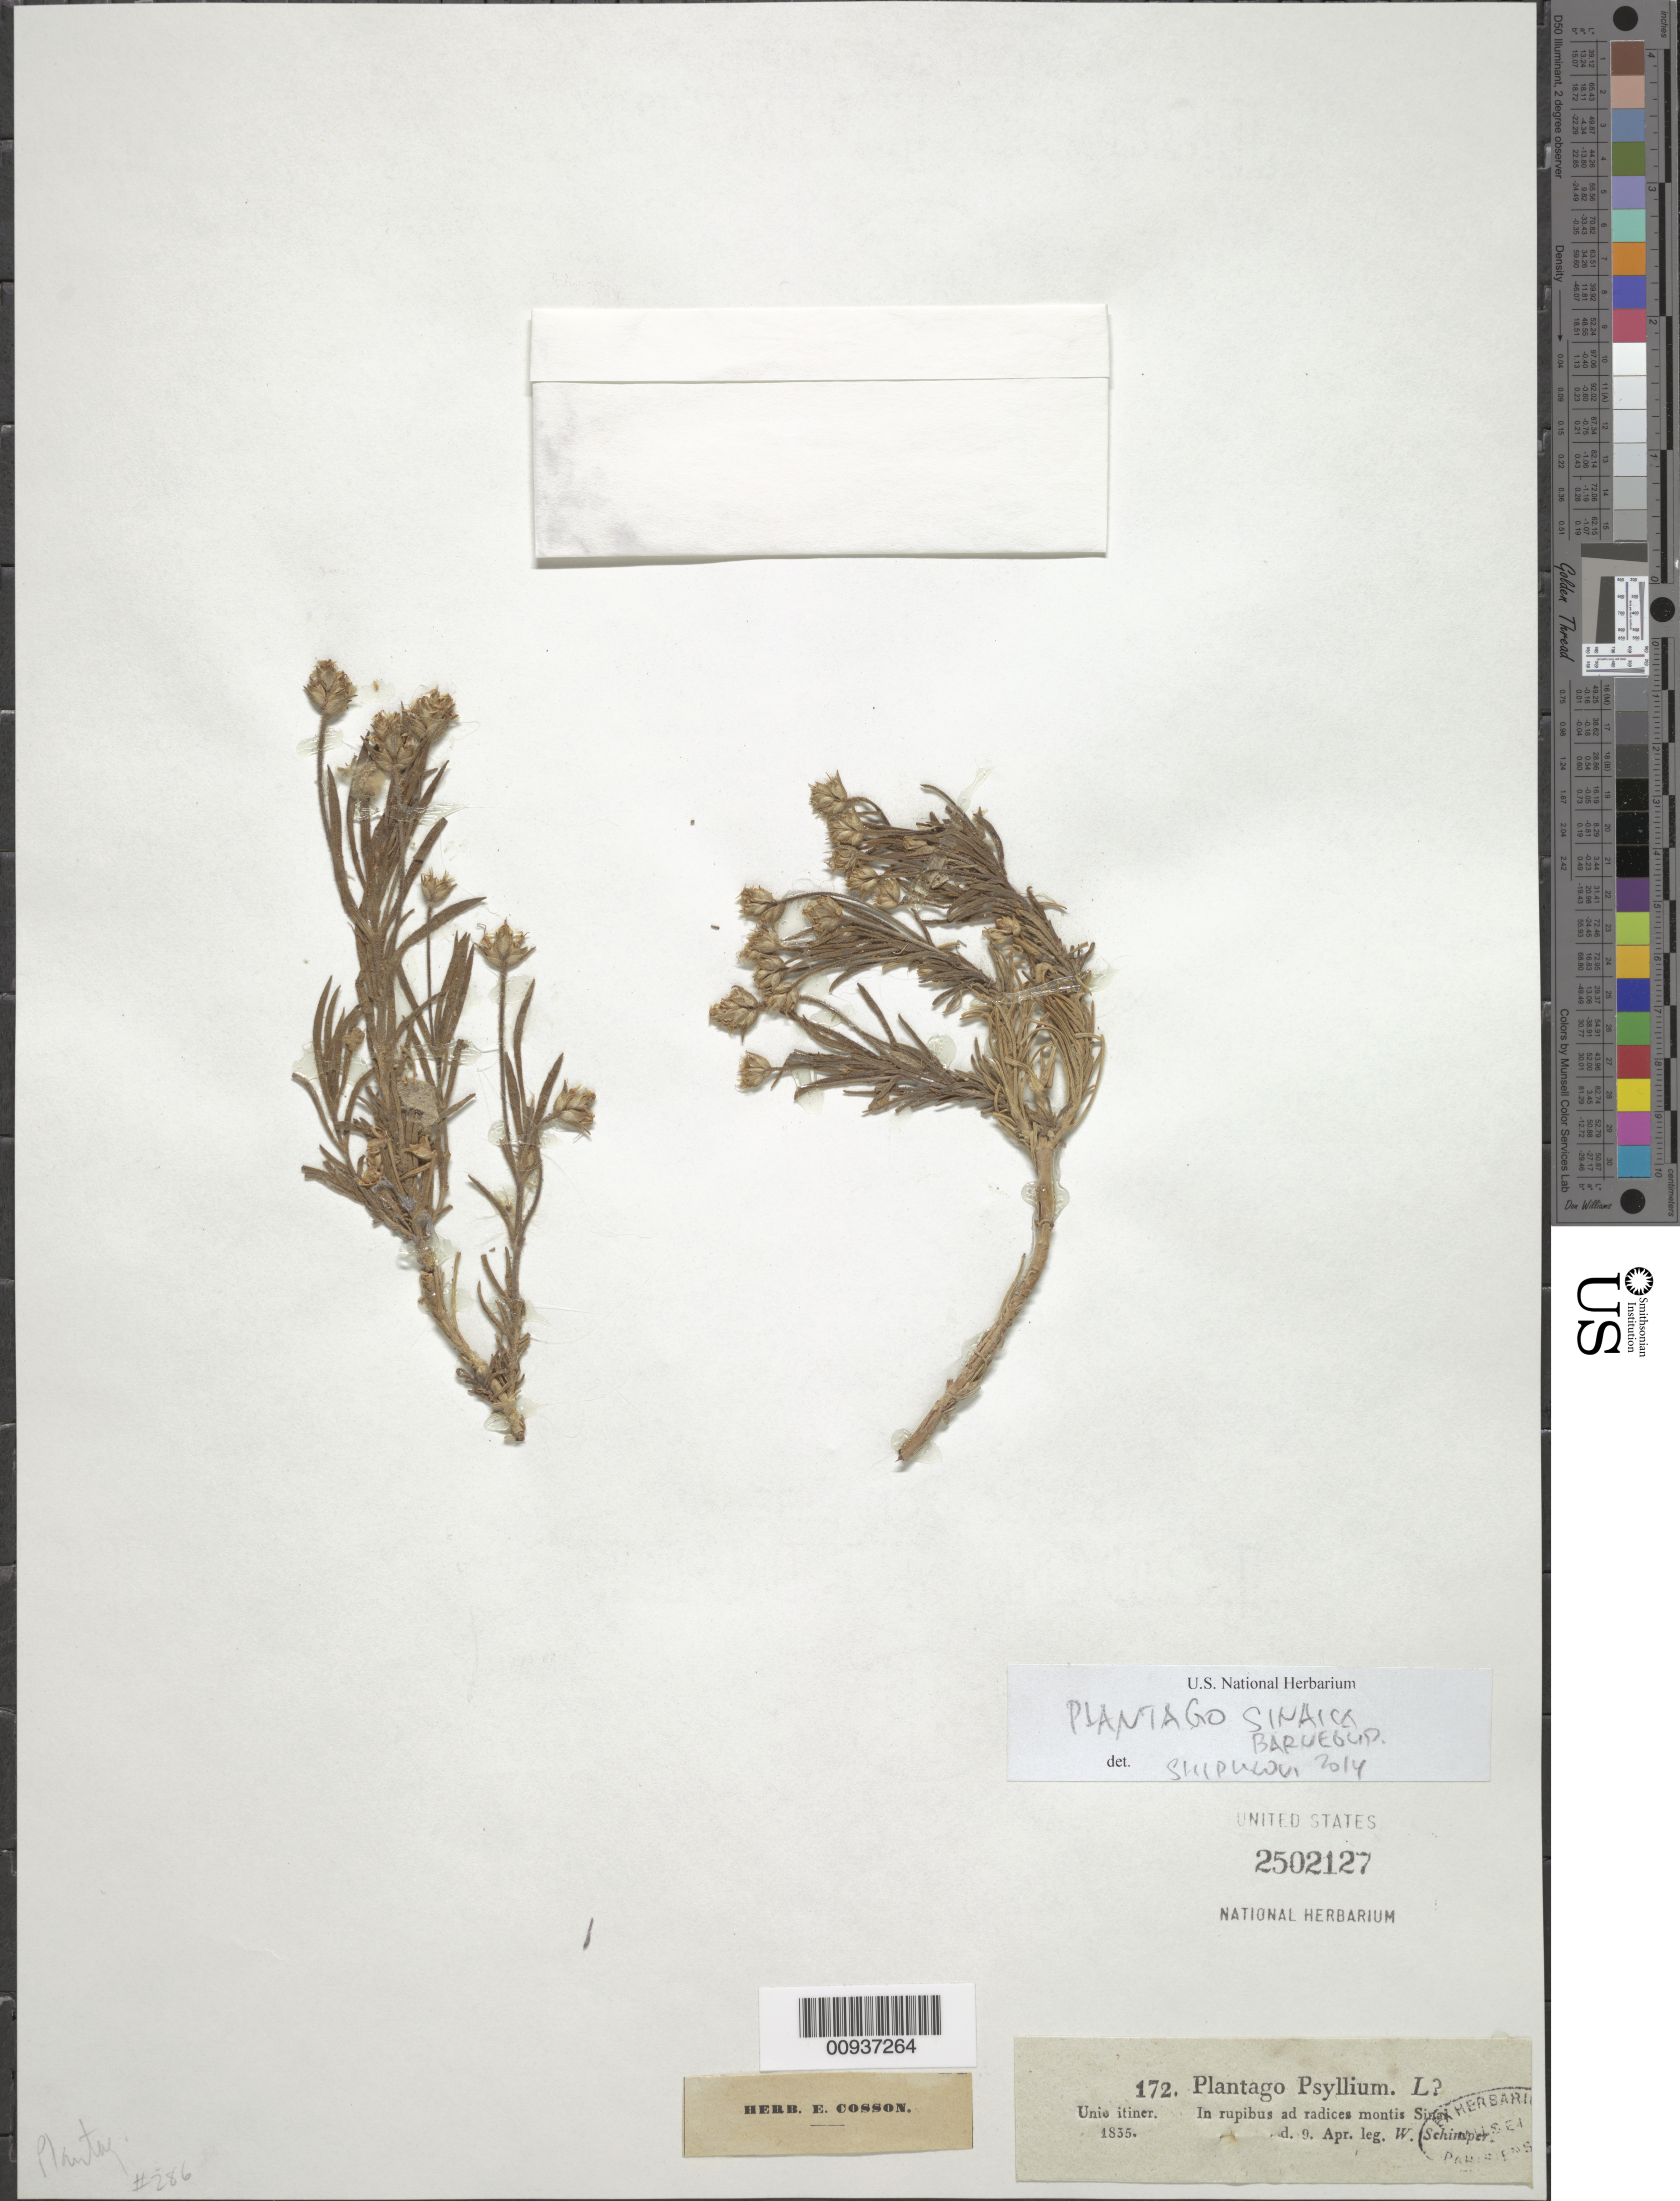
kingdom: Plantae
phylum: Tracheophyta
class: Magnoliopsida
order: Lamiales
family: Plantaginaceae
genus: Plantago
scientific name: Plantago psyllium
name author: L.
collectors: W. Schimper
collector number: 172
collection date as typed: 09 Apr 1835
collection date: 1835-04-09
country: Egypt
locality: In rupibus ad radices montis Sinai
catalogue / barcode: US 2502127